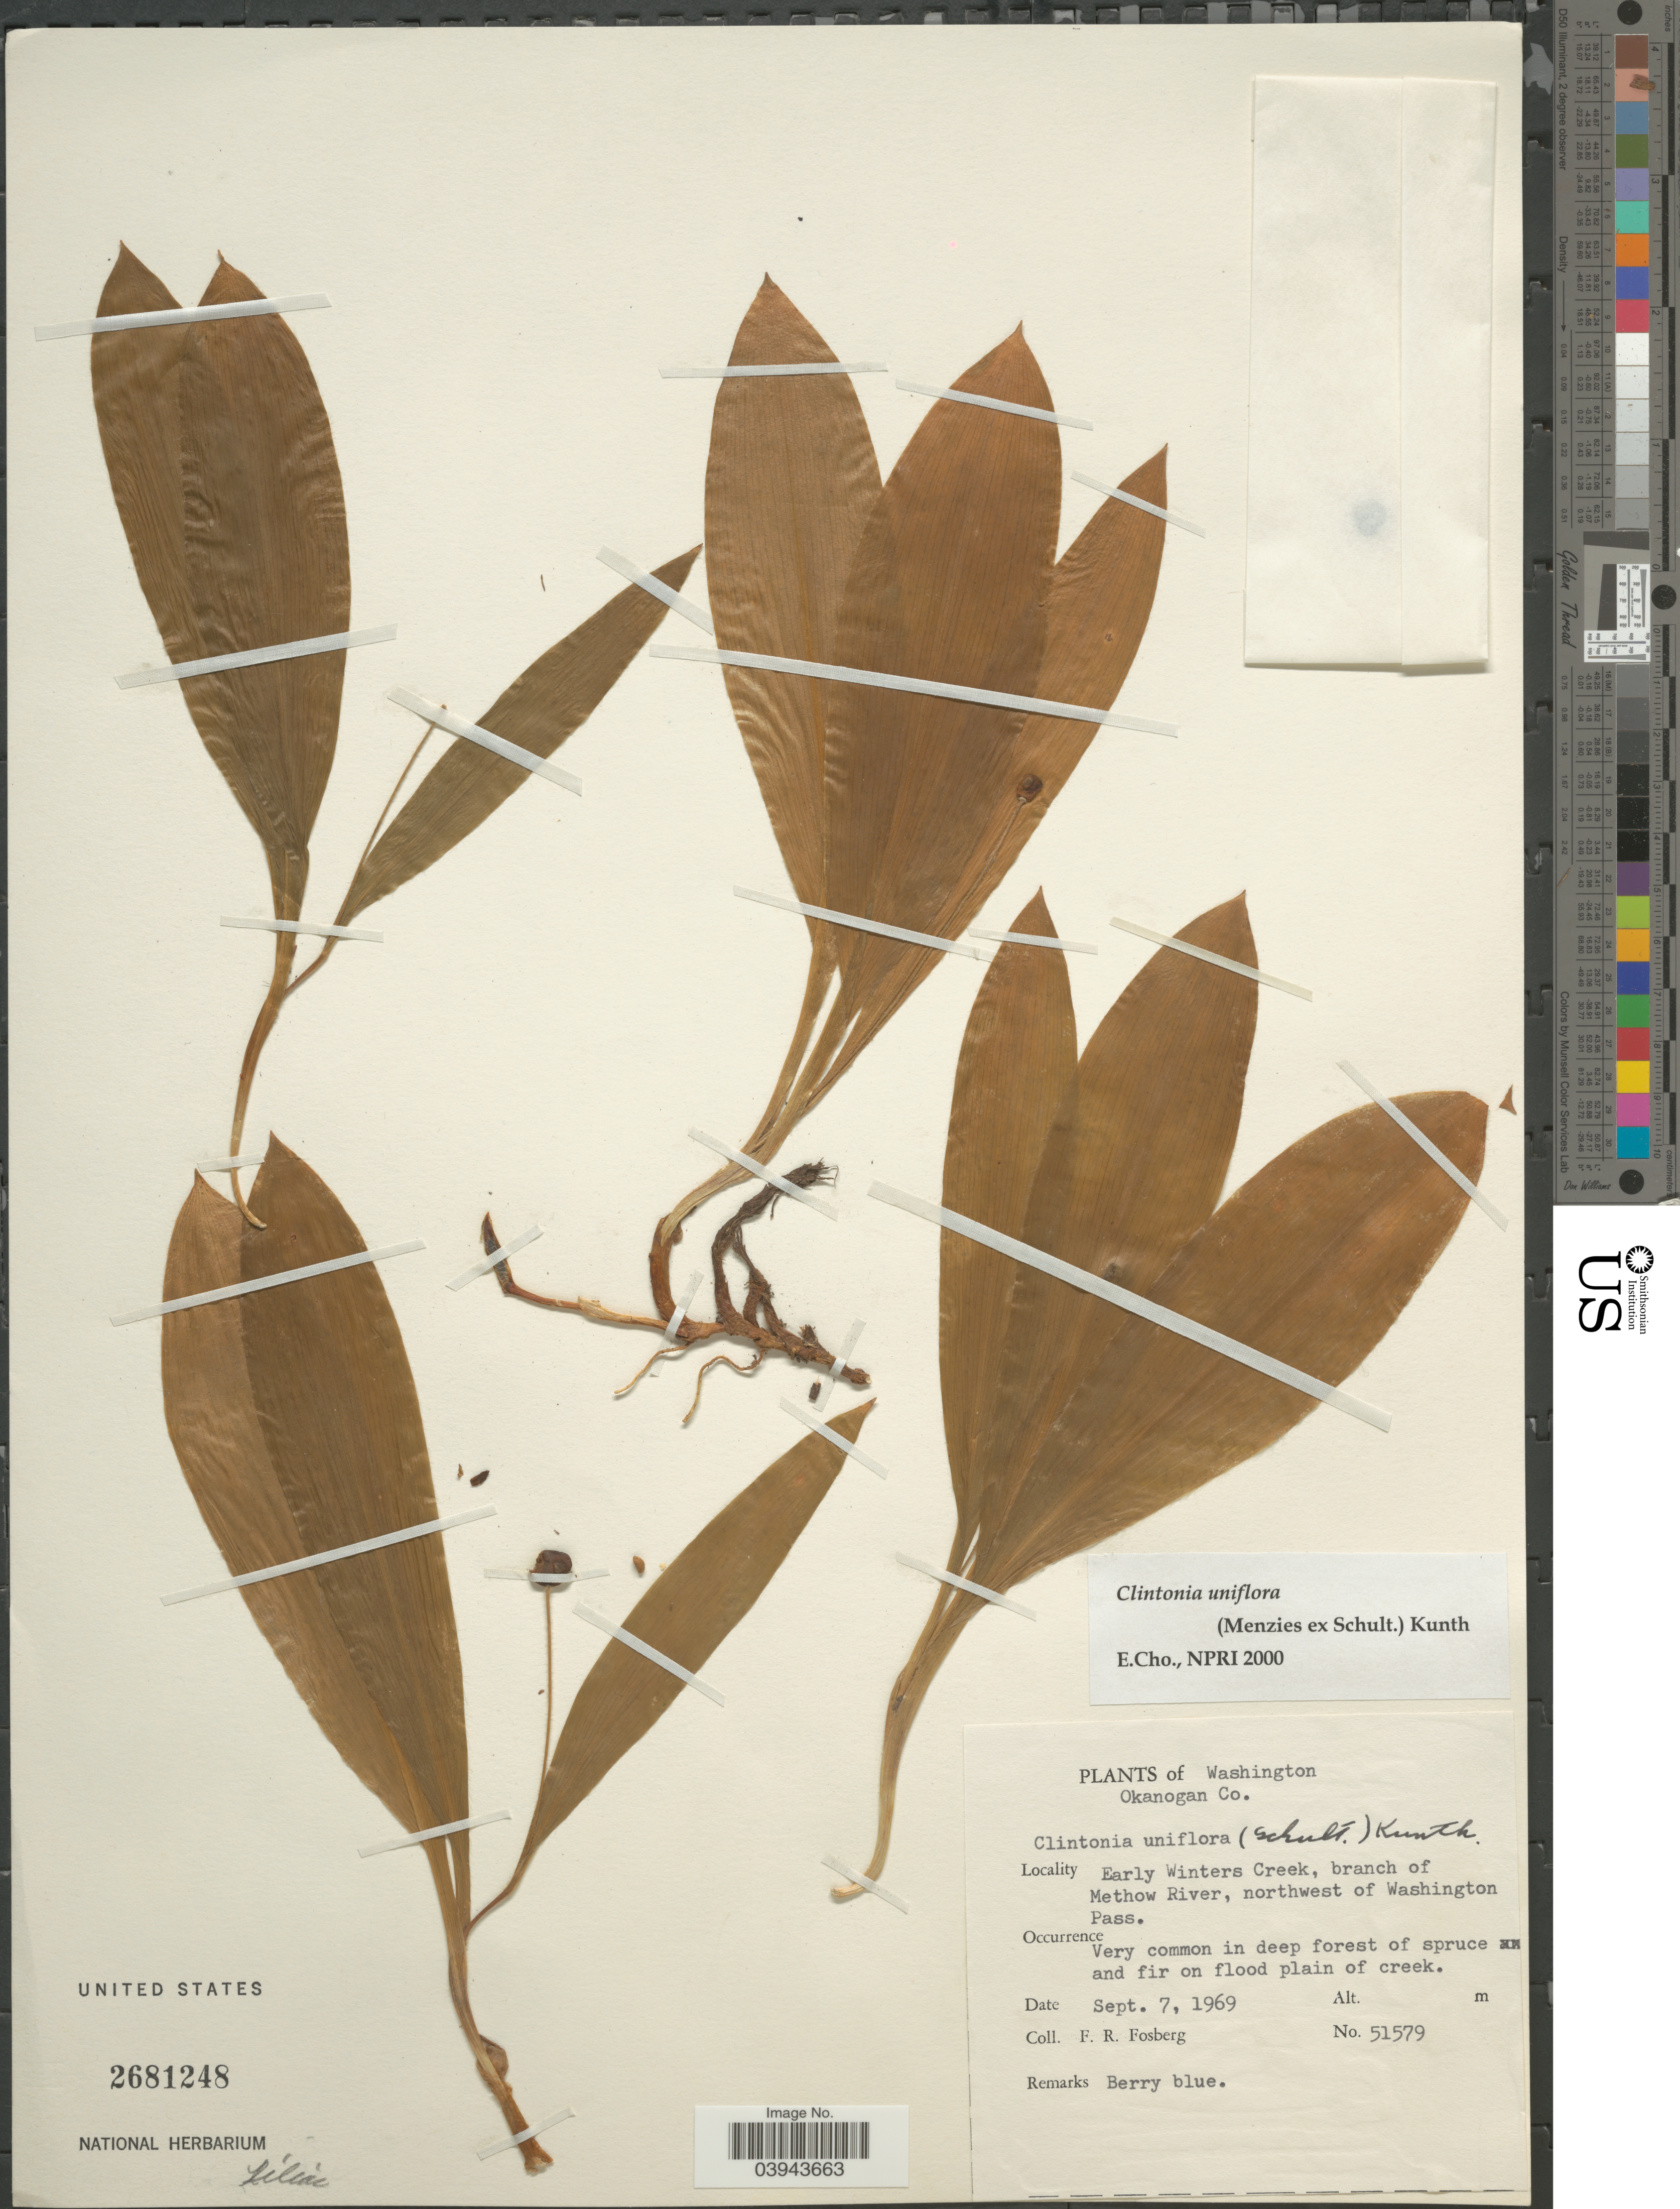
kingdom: Plantae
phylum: Tracheophyta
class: Liliopsida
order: Liliales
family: Liliaceae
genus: Clintonia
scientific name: Clintonia uniflora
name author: Kunth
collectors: F. R. Fosberg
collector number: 51579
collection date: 1969-09-07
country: United States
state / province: Washington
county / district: Okanogan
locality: Okanogan Co. Early Winters Creek, branch of Methow River, northwest of Washington Pass.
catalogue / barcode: US 2681248